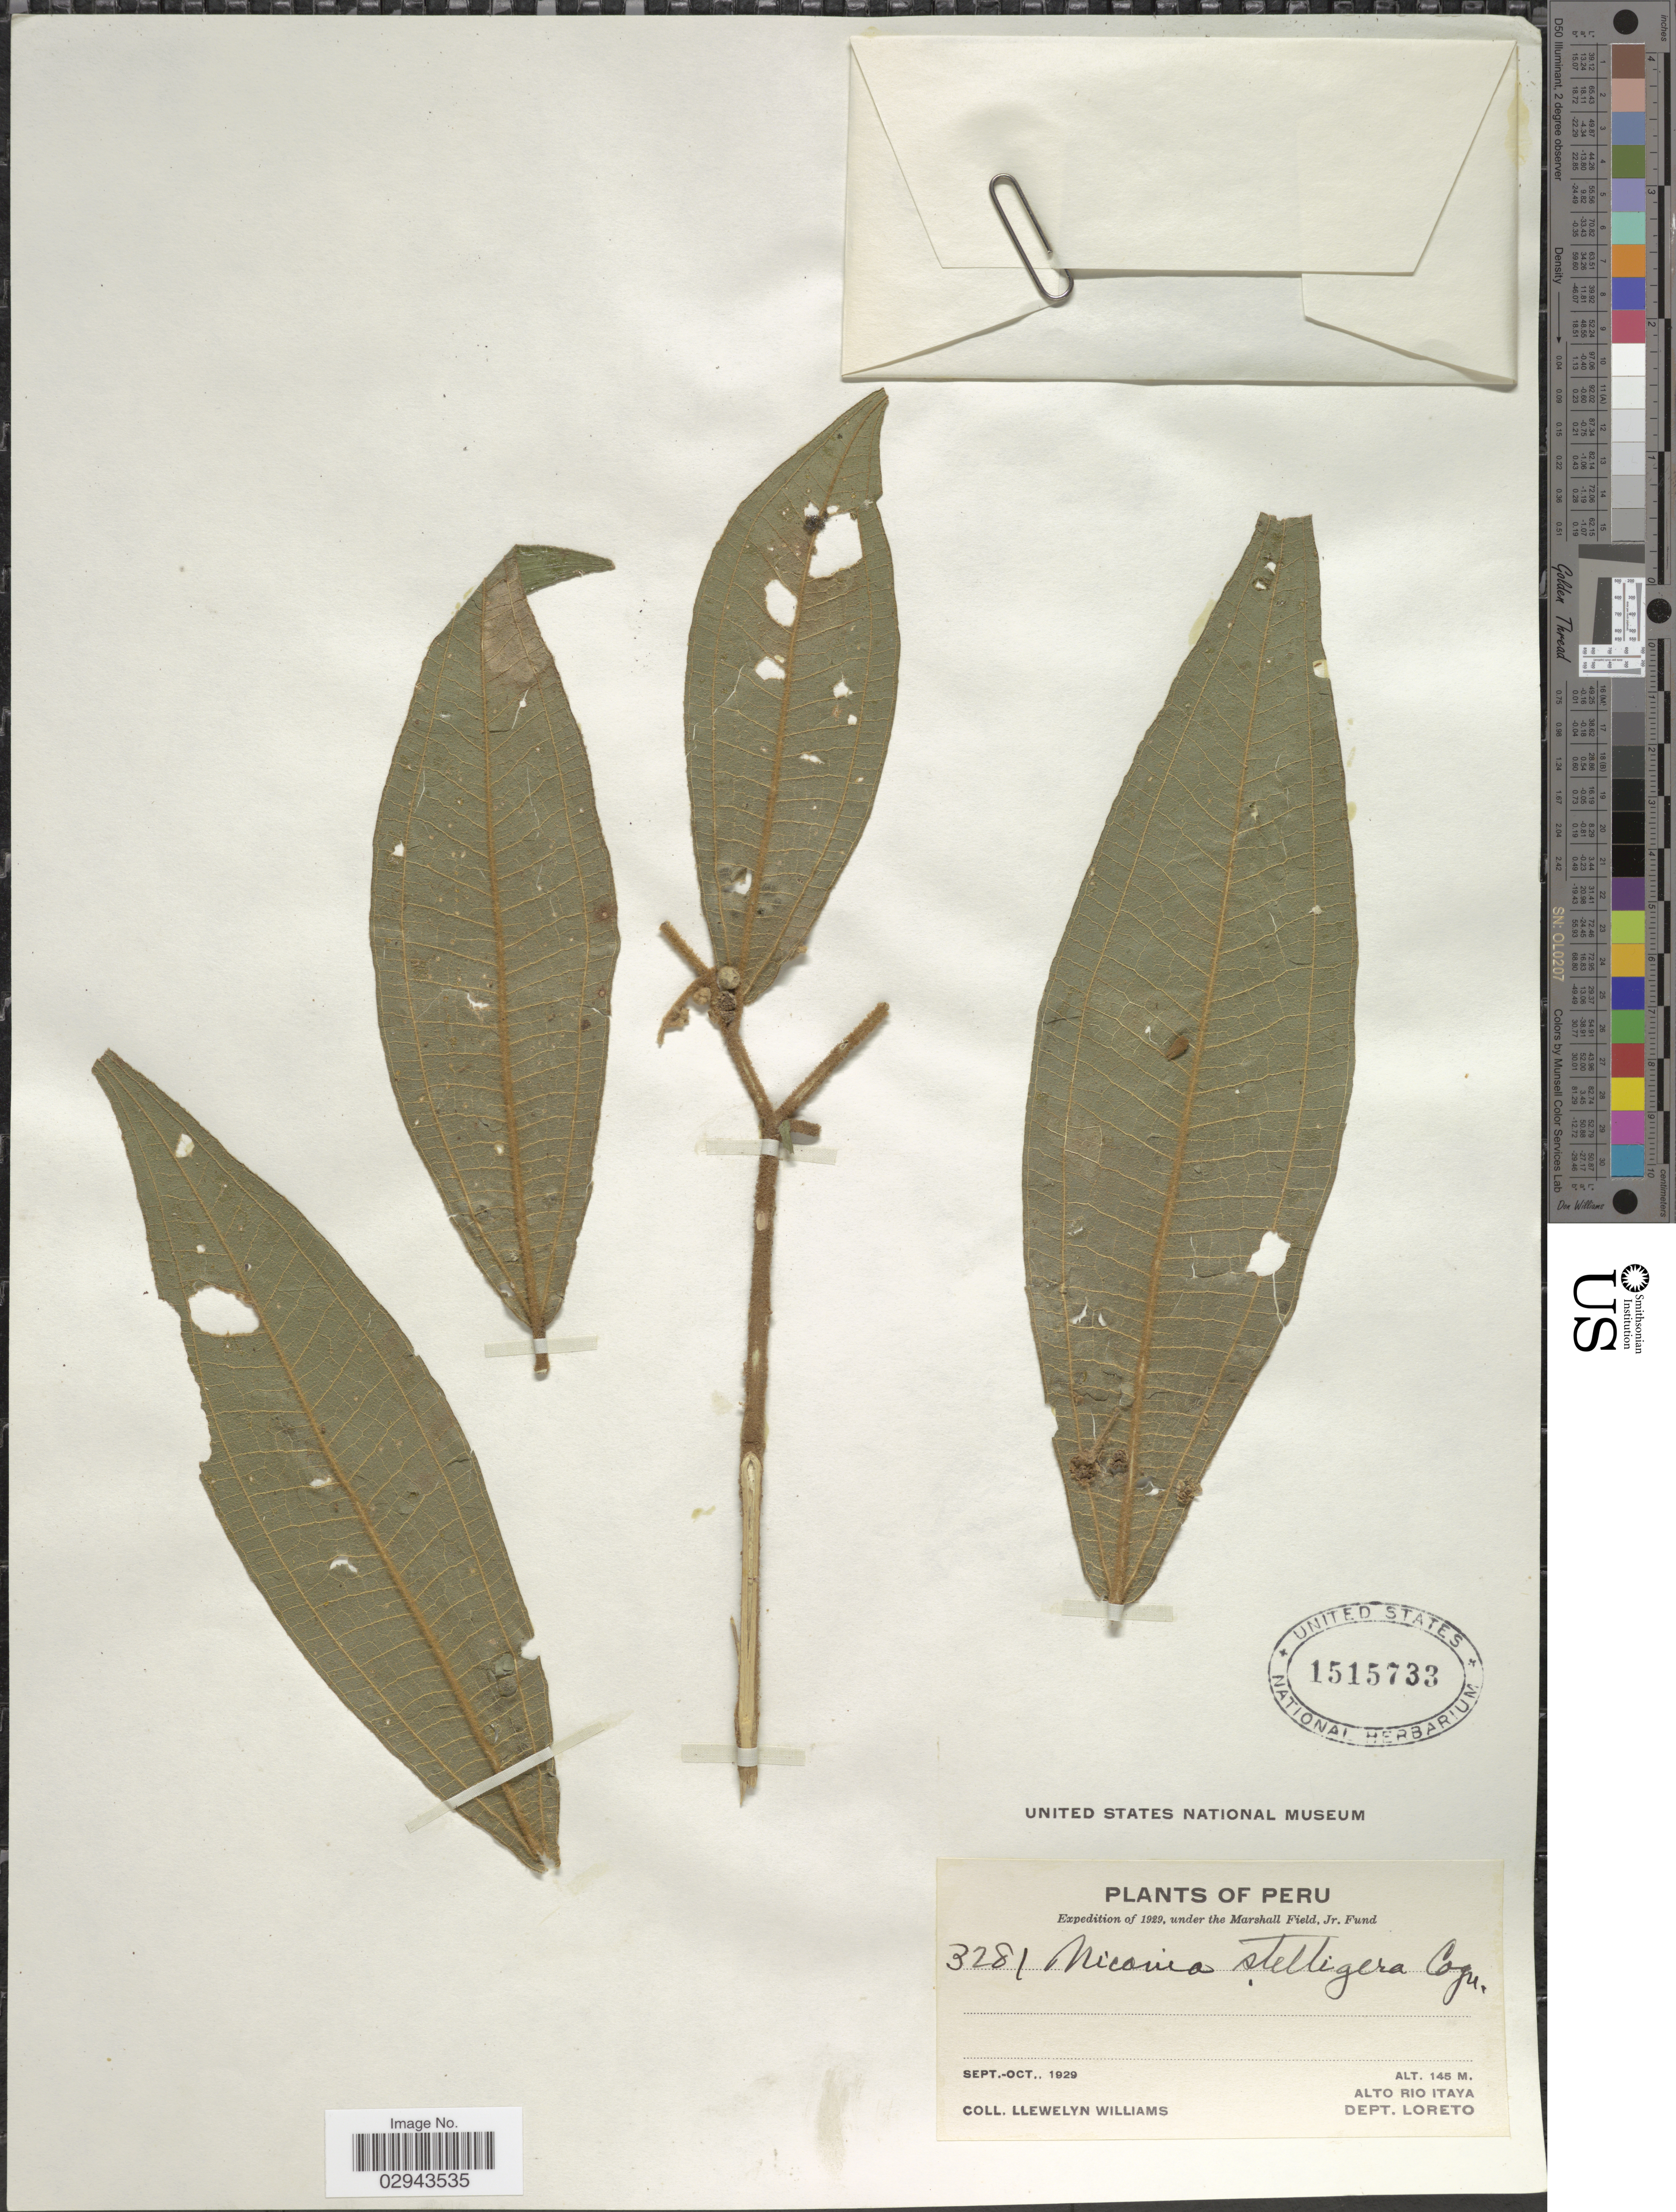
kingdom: Plantae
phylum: Tracheophyta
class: Magnoliopsida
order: Myrtales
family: Melastomataceae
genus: Miconia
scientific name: Miconia stelligera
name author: Cogn.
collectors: Ll. Williams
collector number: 3281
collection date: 1929-09/1929-10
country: Peru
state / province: Loreto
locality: Alto Rio Itaya. Dept. Loreto.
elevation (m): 145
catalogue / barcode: US 1515733